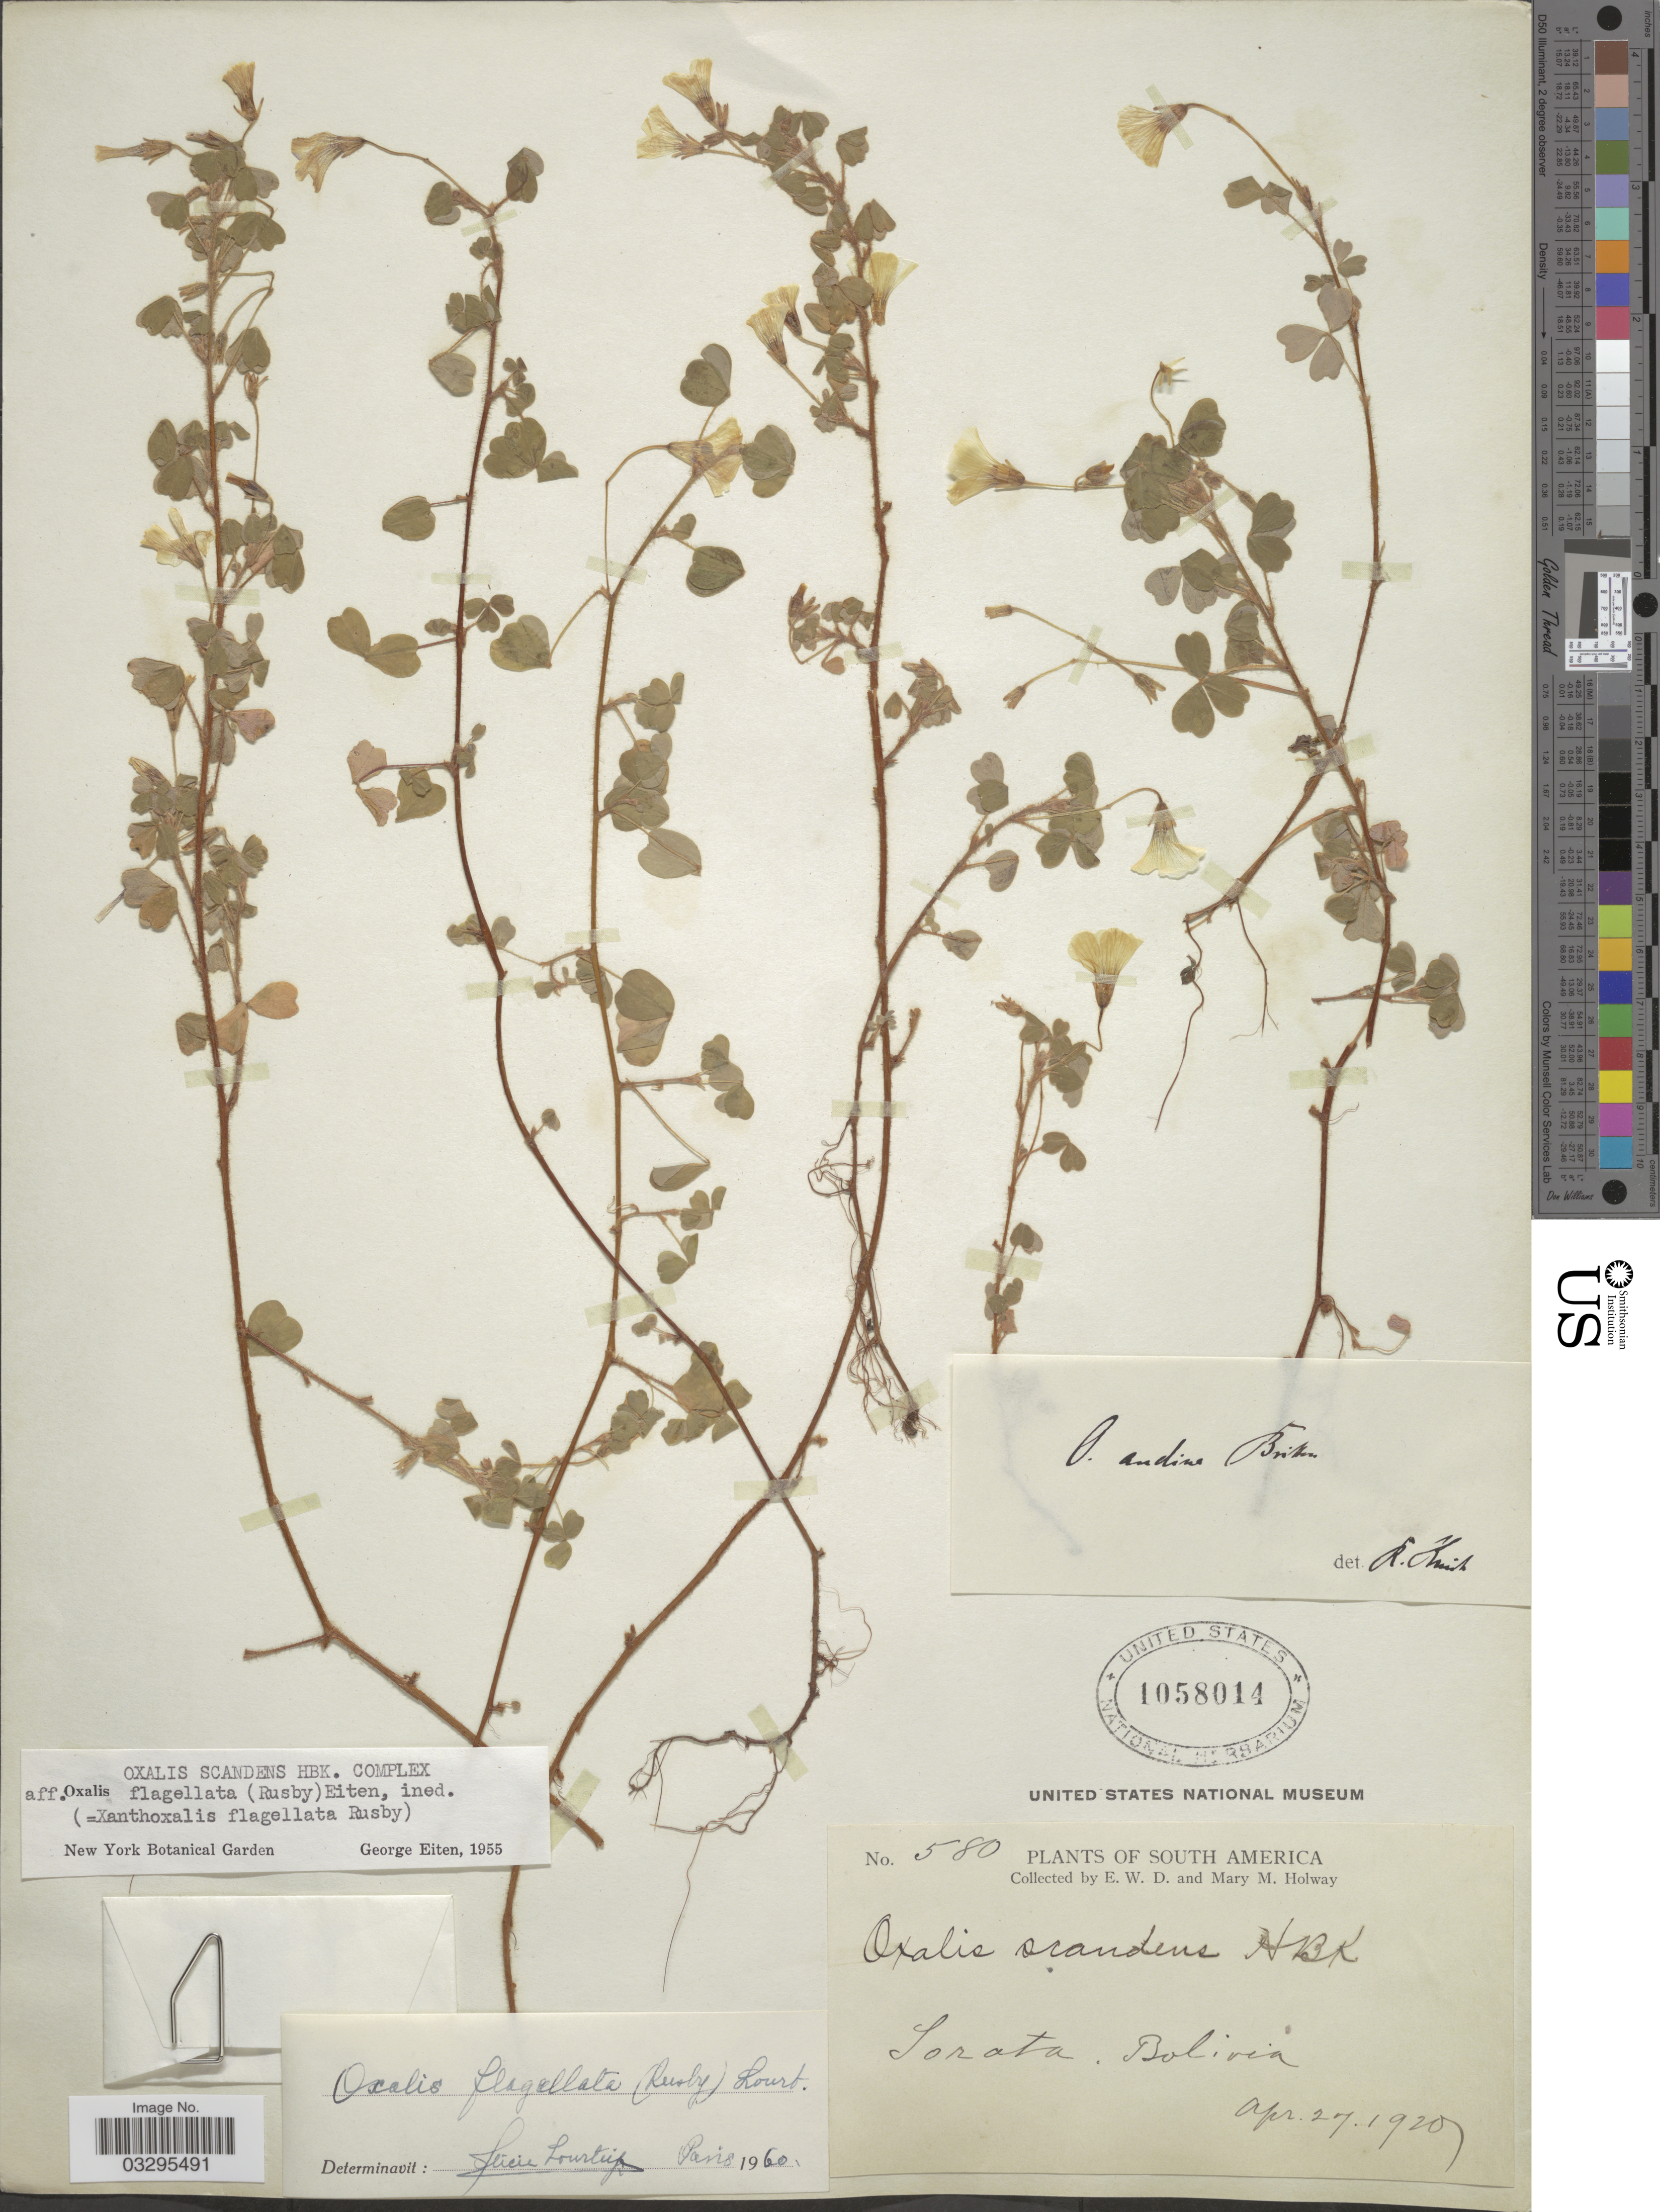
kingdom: Plantae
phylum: Tracheophyta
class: Magnoliopsida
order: Oxalidales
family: Oxalidaceae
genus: Oxalis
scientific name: Oxalis flagellata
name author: (Rusby) Lourteig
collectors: E. W. D. Holway & M. M. Holway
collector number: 580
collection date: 1920-04-27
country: Bolivia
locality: Sorata.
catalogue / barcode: US 1058014